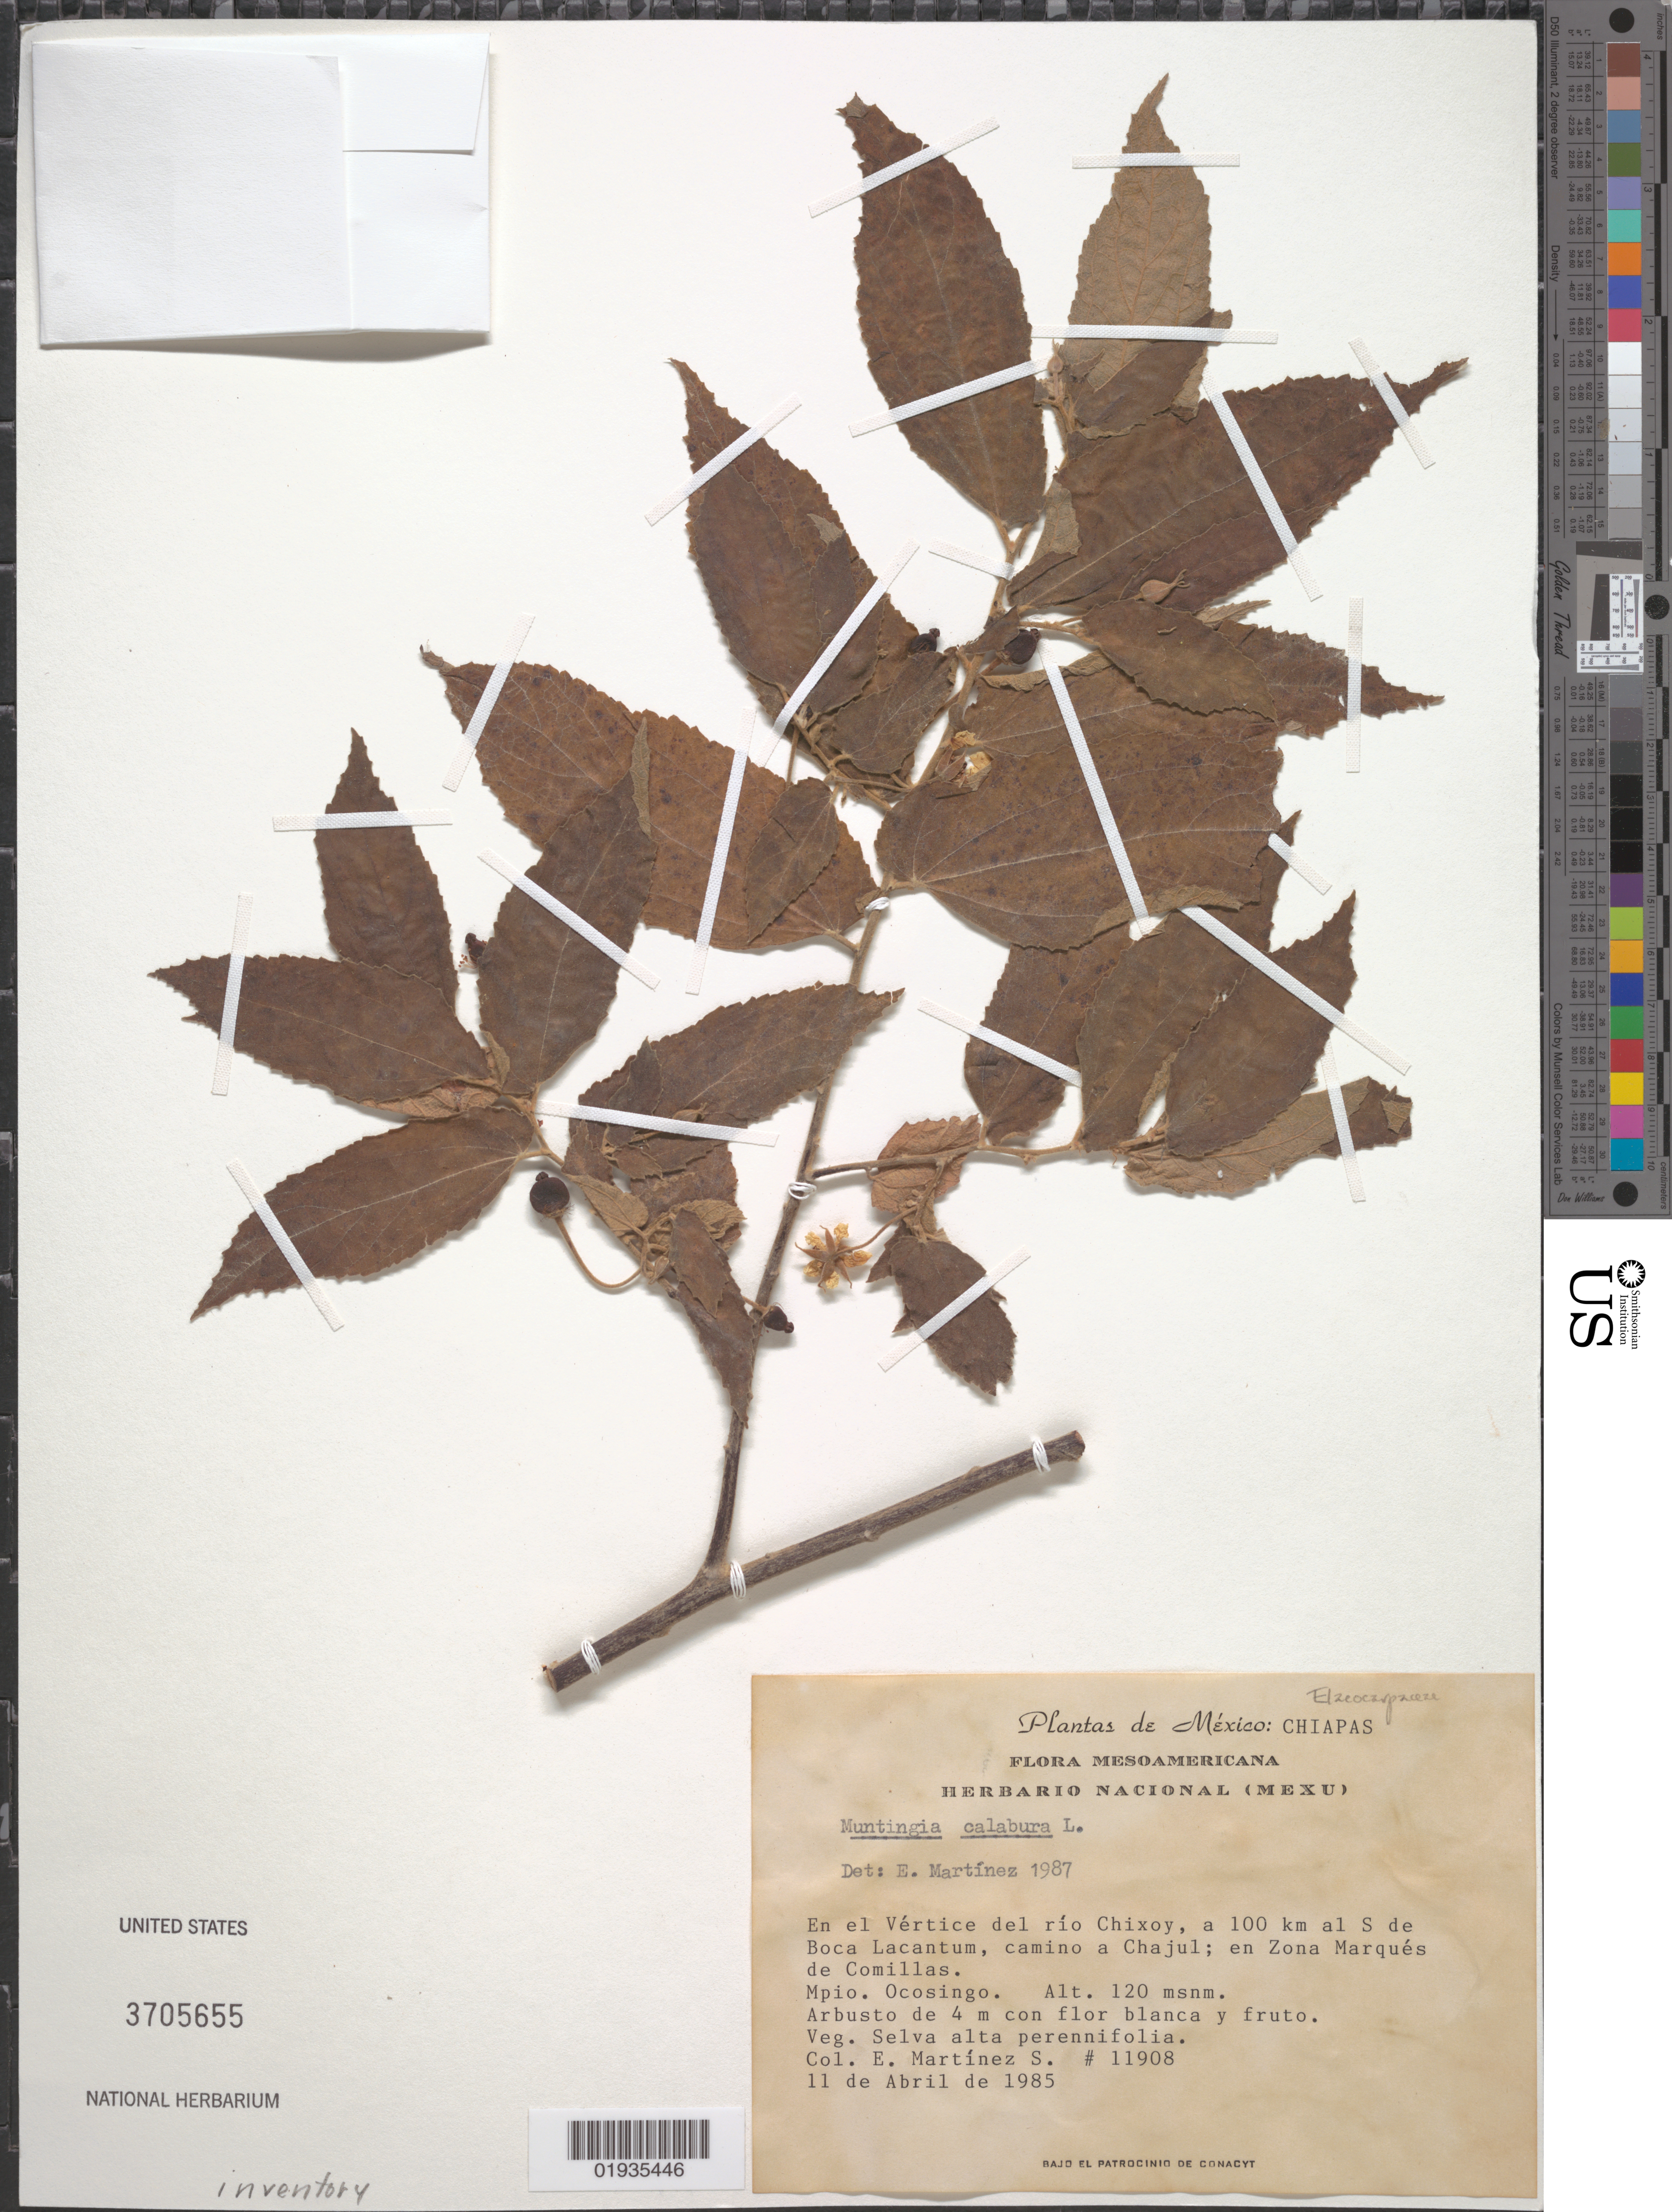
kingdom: Plantae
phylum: Tracheophyta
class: Magnoliopsida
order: Malvales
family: Muntingiaceae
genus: Muntingia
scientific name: Muntingia calabura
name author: L.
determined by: Martínez S., E.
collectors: E. Martínez S.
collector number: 11908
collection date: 1985-04-11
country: Mexico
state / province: Chiapas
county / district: Ocosingo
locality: In the Vèrtice del Rio Chixoy, 100 km S of Boca Lacantum, on the way to Chajul; Marqués de Comillas area.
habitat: High evergreen forest.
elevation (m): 120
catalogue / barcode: US 3705655